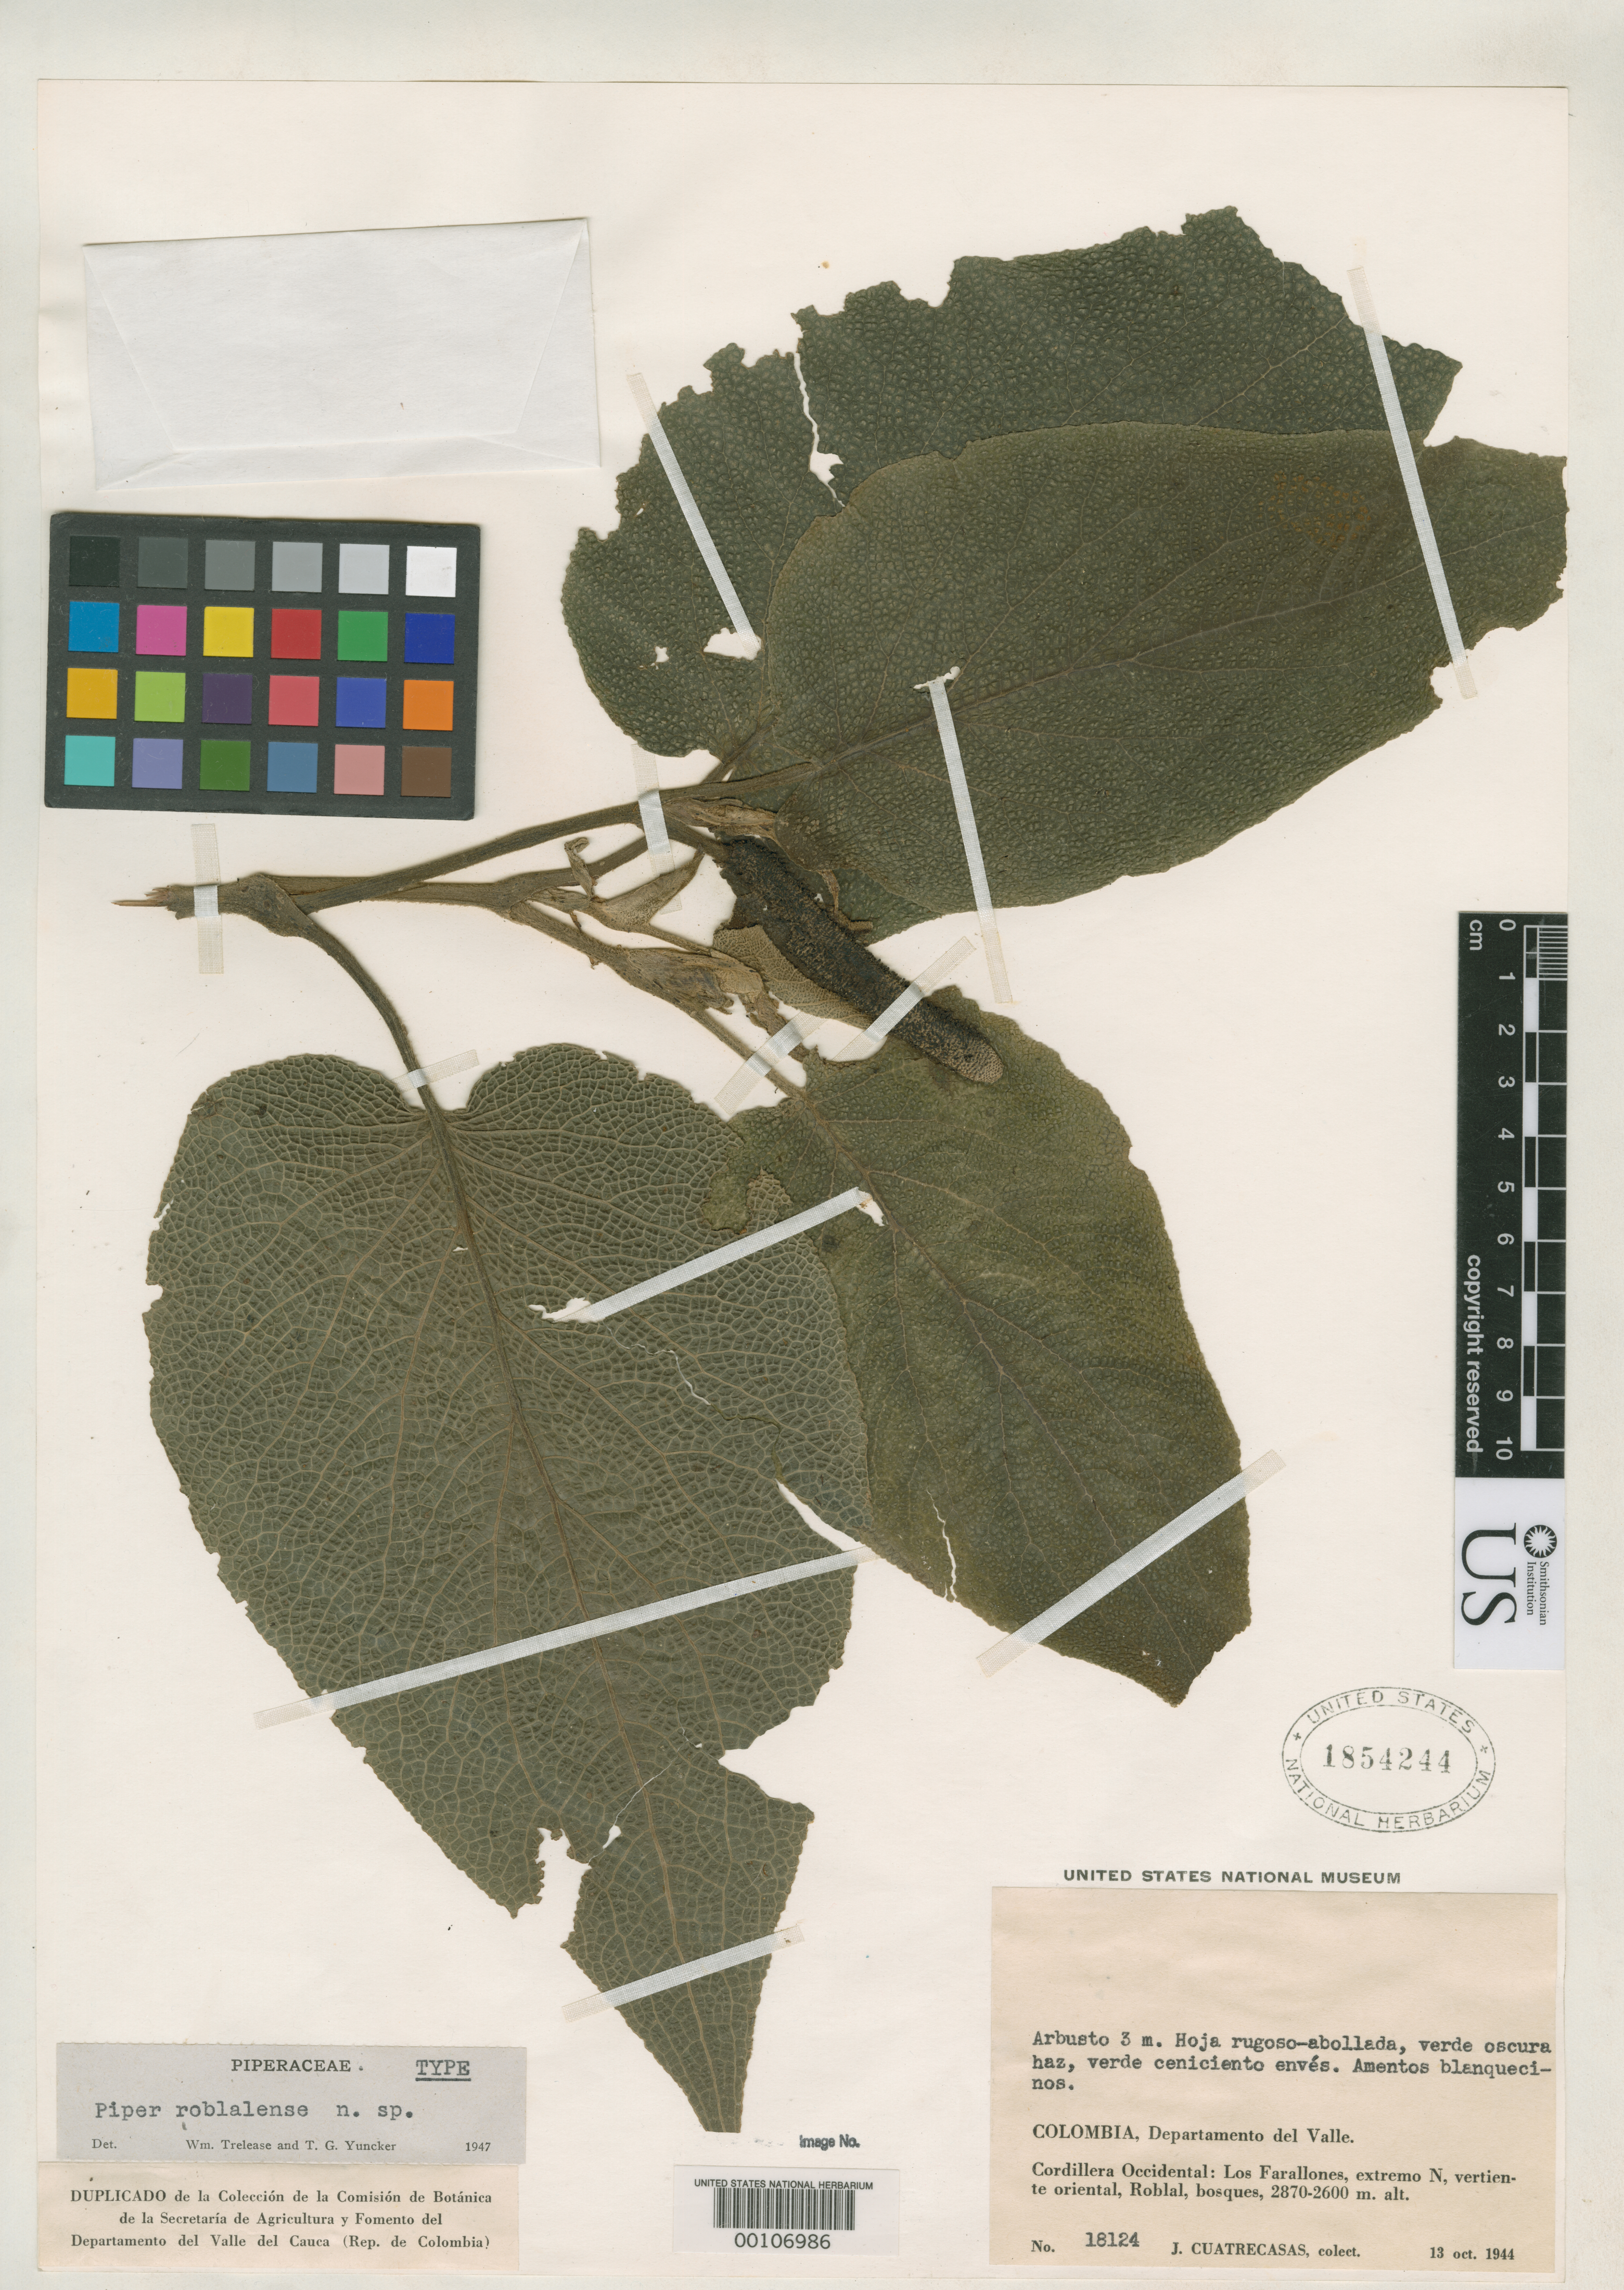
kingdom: Plantae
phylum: Tracheophyta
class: Magnoliopsida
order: Piperales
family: Piperaceae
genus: Piper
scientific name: Piper roblalense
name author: Yunck.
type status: Holotype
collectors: J. Cuatrecasas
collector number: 18124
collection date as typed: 13 Oct 1944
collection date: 1944-10-13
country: Colombia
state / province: Valle del Cauca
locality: Los Farallones, Roblal.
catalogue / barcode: US 1854244